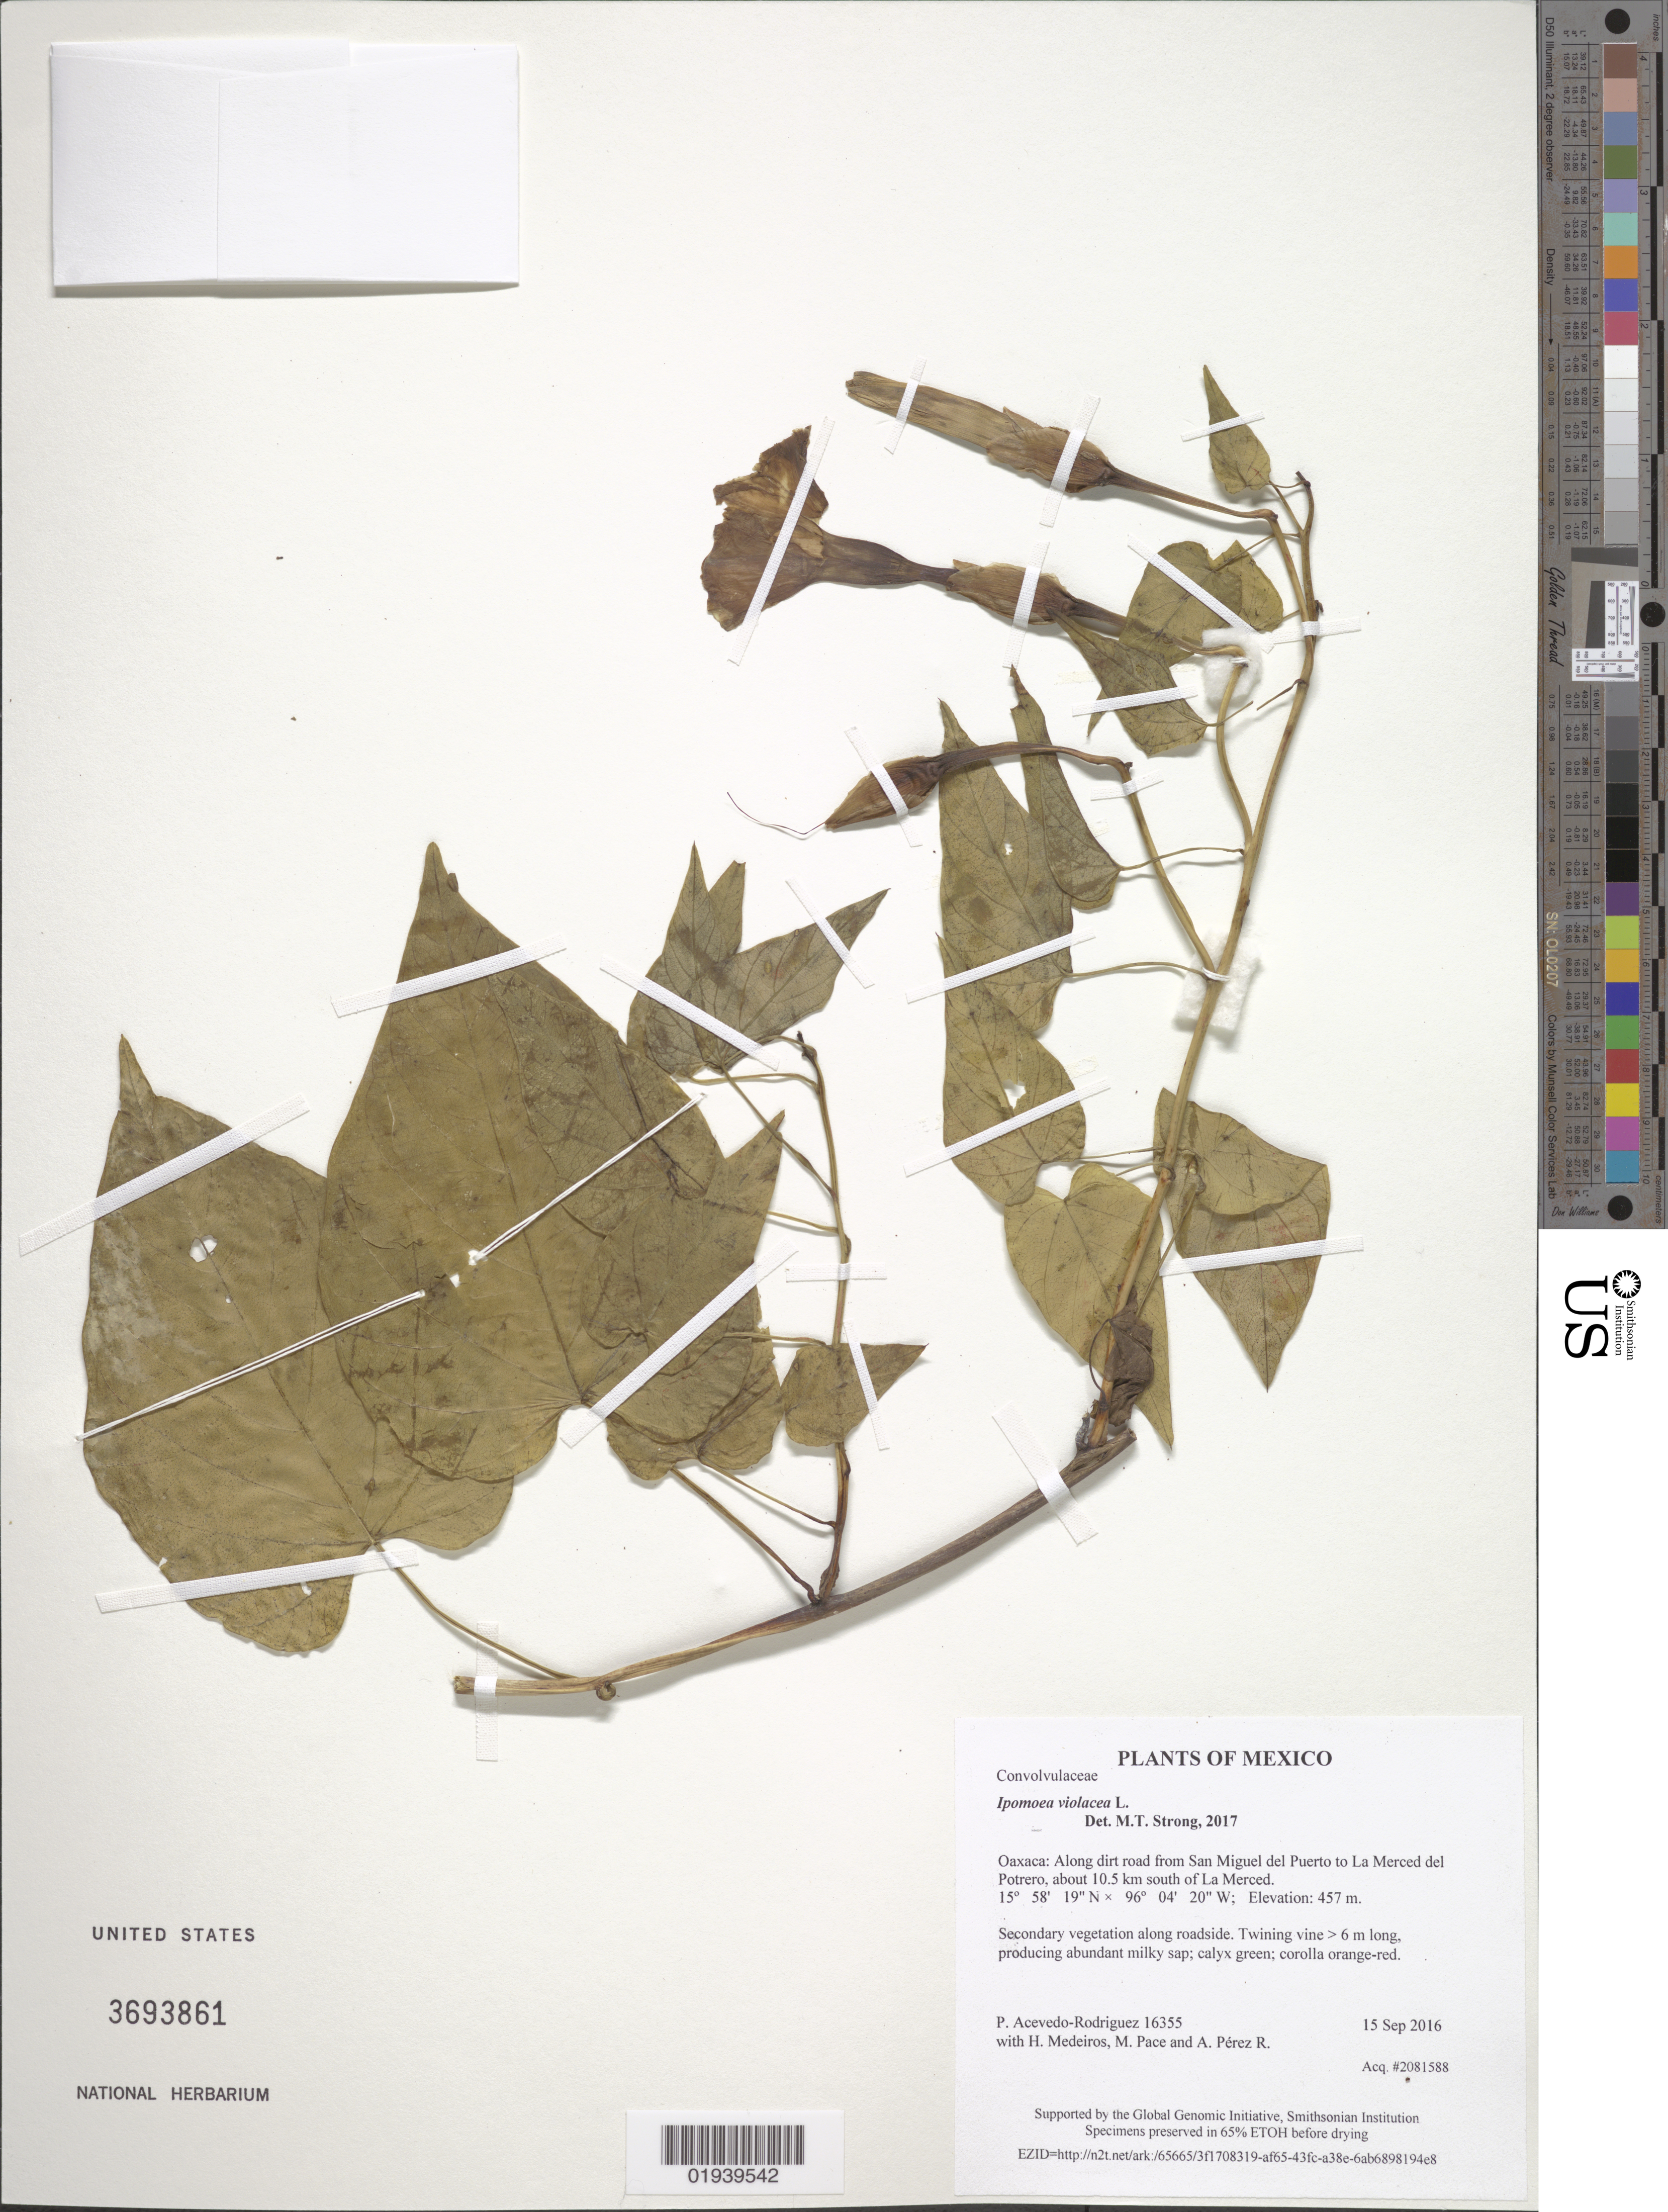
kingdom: Plantae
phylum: Tracheophyta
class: Magnoliopsida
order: Solanales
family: Convolvulaceae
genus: Ipomoea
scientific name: Ipomoea violacea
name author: L.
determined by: Strong, M. T., (US), Smithsonian Institution - National Museum of Natural History (UNITED STATES)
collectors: P. Acevedo-Rodr., H. Medeiros, M. R. Pace & A. Pérez R.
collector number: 16355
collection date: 2016-09-15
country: Mexico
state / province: Oaxaca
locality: Along dirt road from San Miguel del Puerto to La Merced del Potrero, about 10.5 km south of La Merced.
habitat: secondary vegetation along roadside.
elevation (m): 457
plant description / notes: US, NY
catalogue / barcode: US 3693861